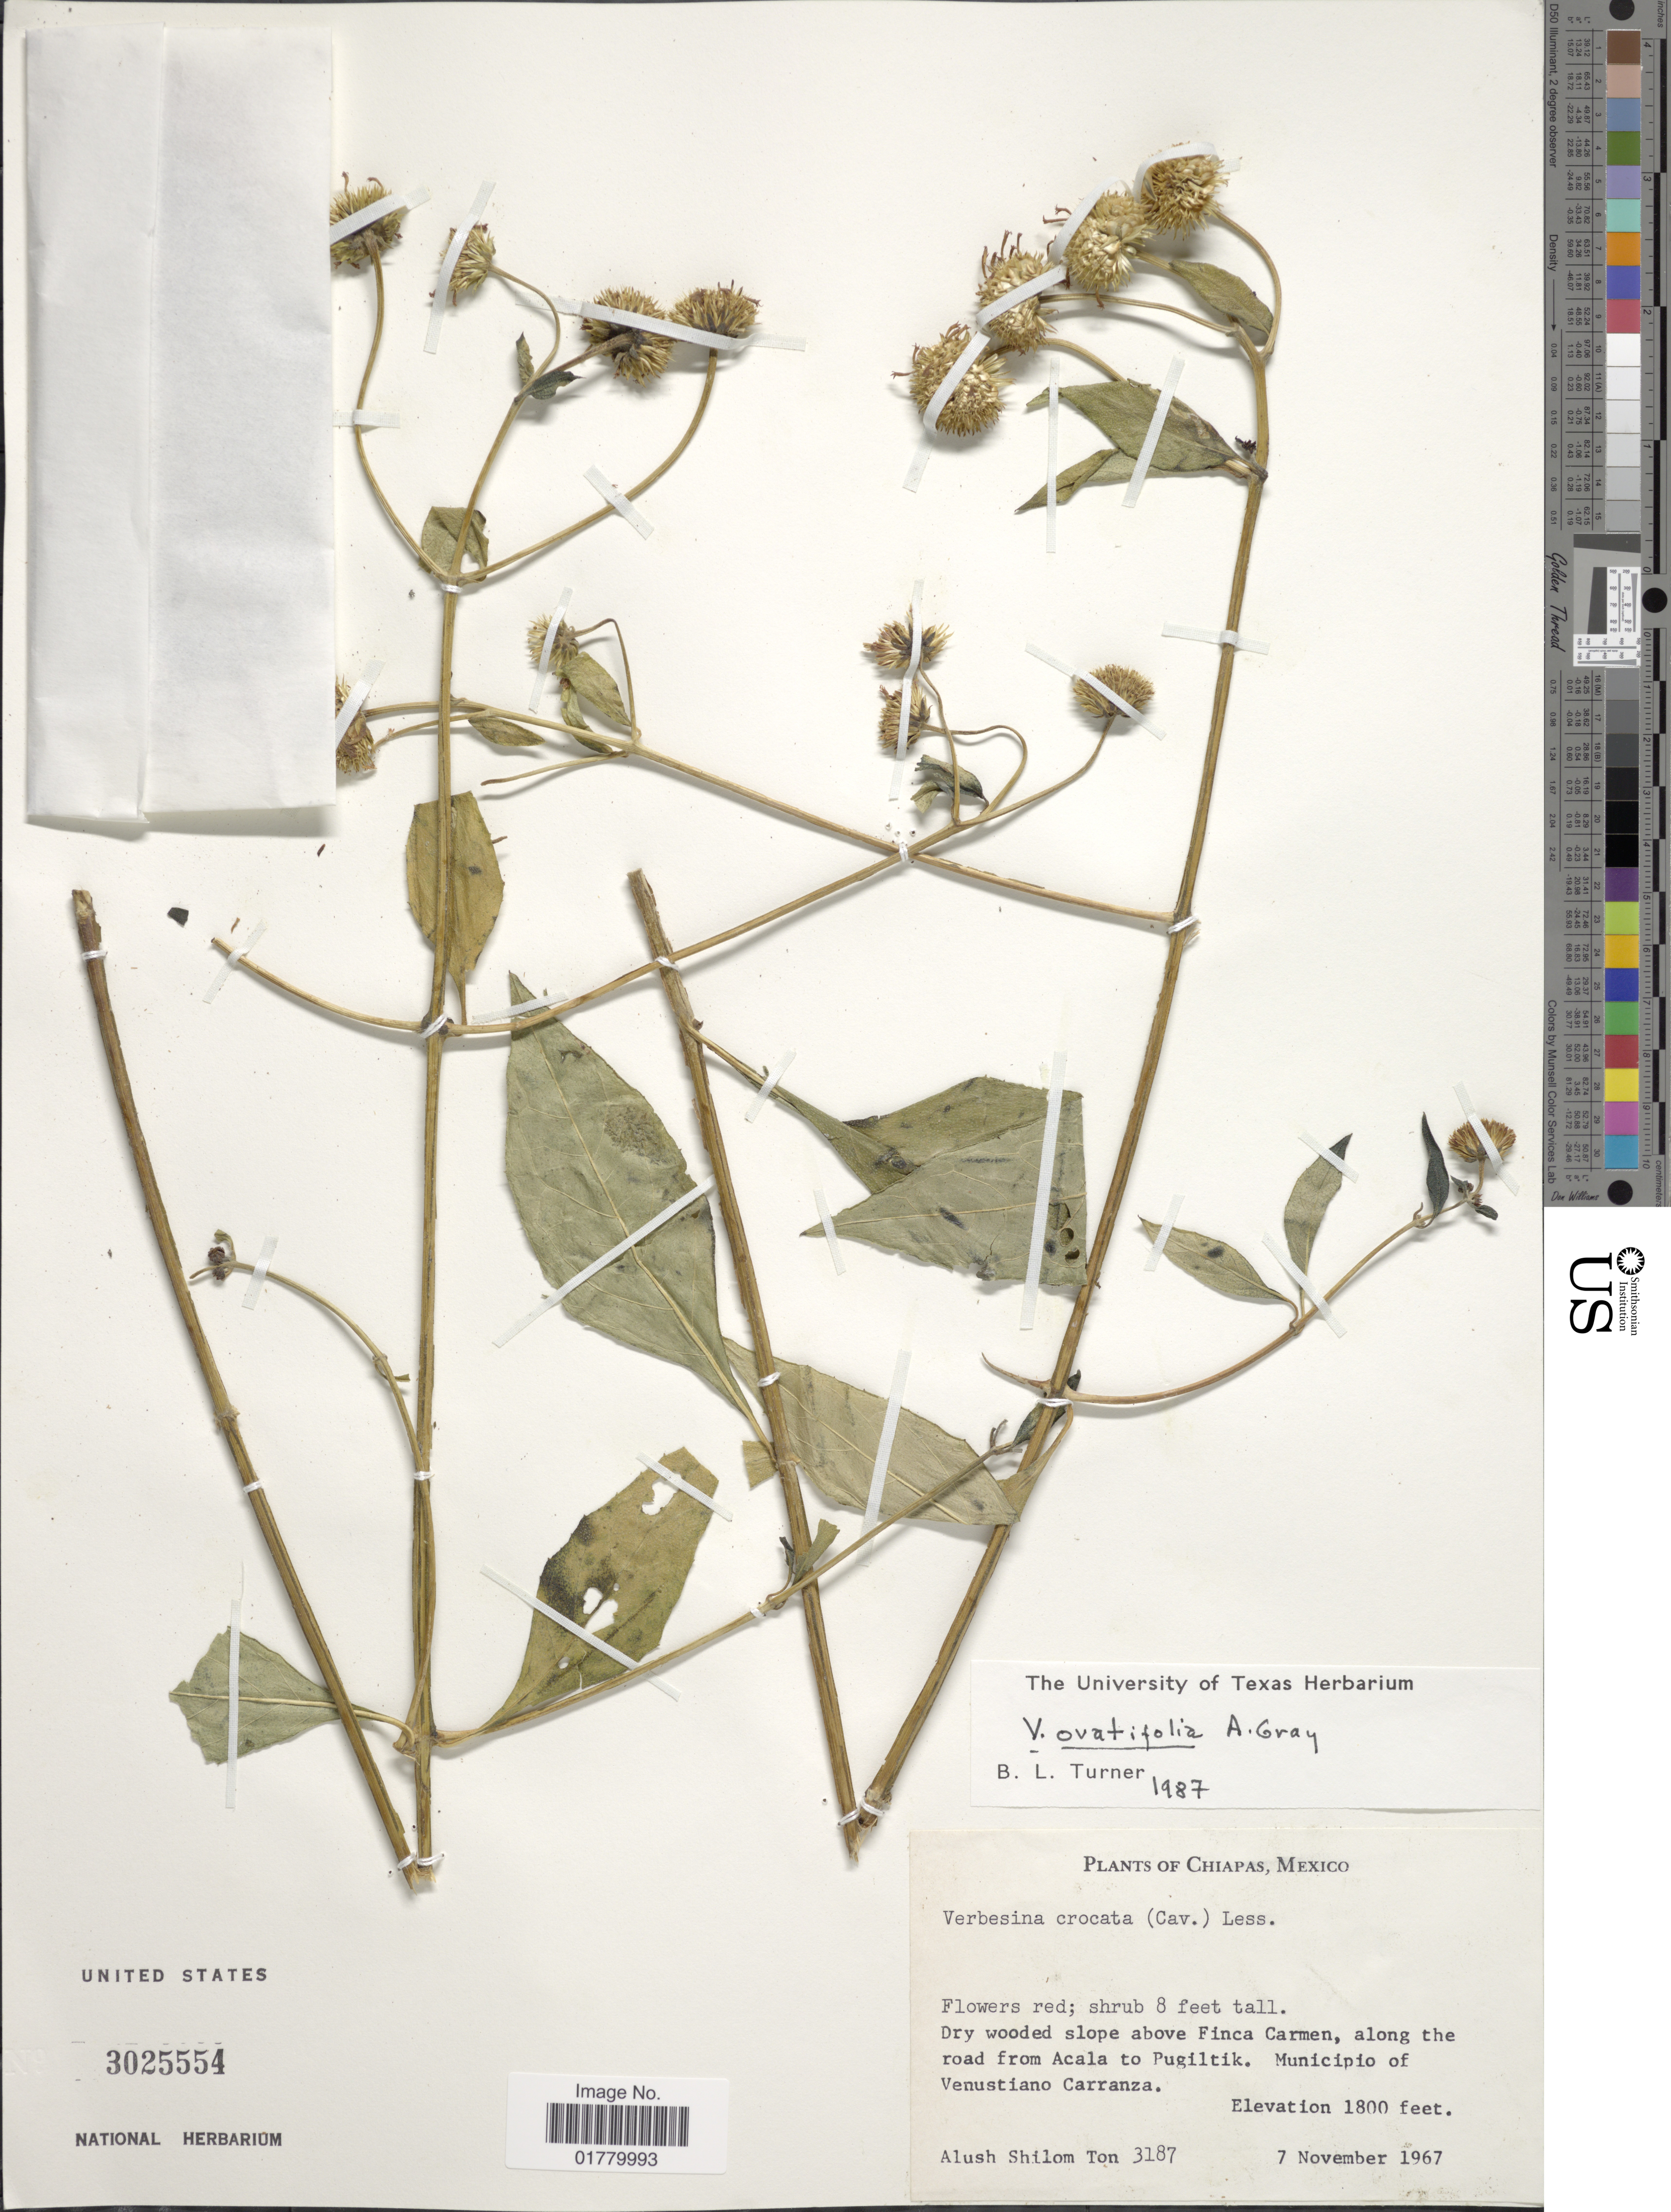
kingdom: Plantae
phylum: Tracheophyta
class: Magnoliopsida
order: Asterales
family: Asteraceae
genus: Verbesina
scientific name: Verbesina ovatifolia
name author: A. Gray ex Hemsl.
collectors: A. S. Ton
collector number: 3187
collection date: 1967-11-07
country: Mexico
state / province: Chiapas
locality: Dry wooded slope above Finca Carmen, along the road from Acala to Pugiltik. Municipio of Venustiano Carranza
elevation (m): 549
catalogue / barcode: US 3025554